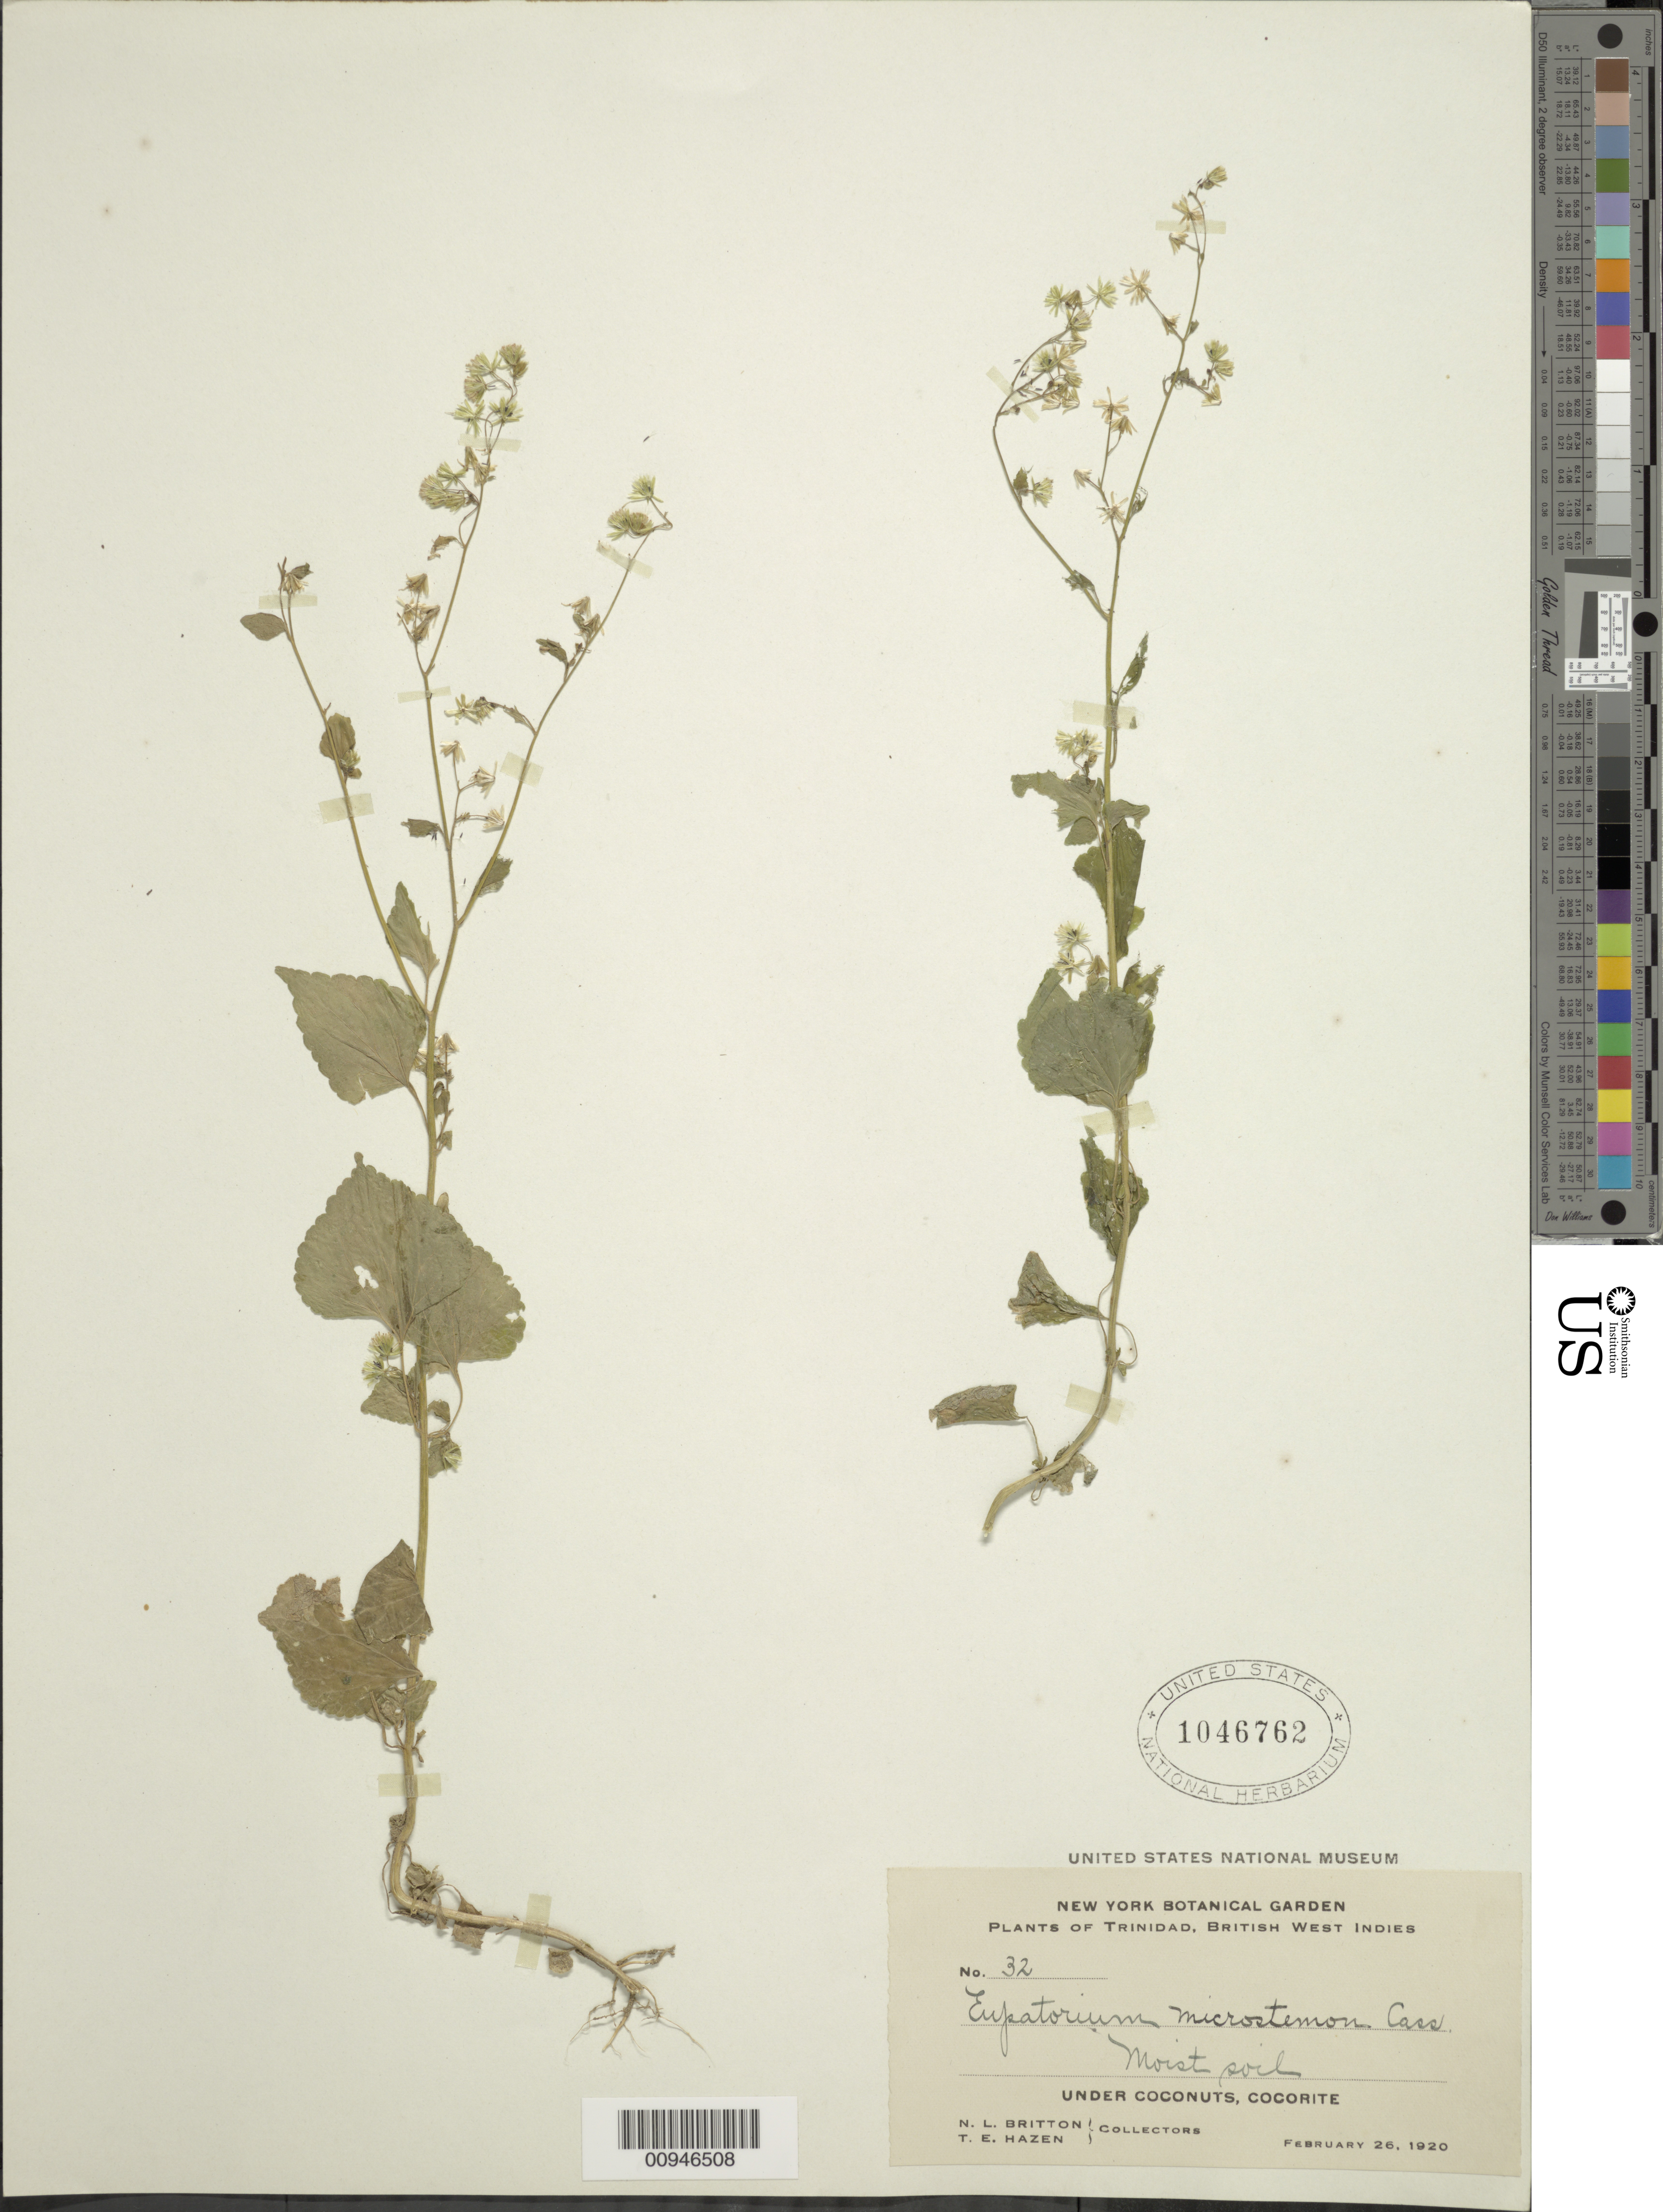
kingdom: Plantae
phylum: Tracheophyta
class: Magnoliopsida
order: Asterales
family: Asteraceae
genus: Fleischmannia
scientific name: Fleischmannia microstemon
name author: (Cass.) R.M. King & H. Rob.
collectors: N. Britton & T. E. Hazen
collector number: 32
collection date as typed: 26 Feb 1920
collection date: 1920-02-26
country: Trinidad and Tobago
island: Trinidad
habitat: Moist soil, under coconuts, cocorite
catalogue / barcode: US 1046762